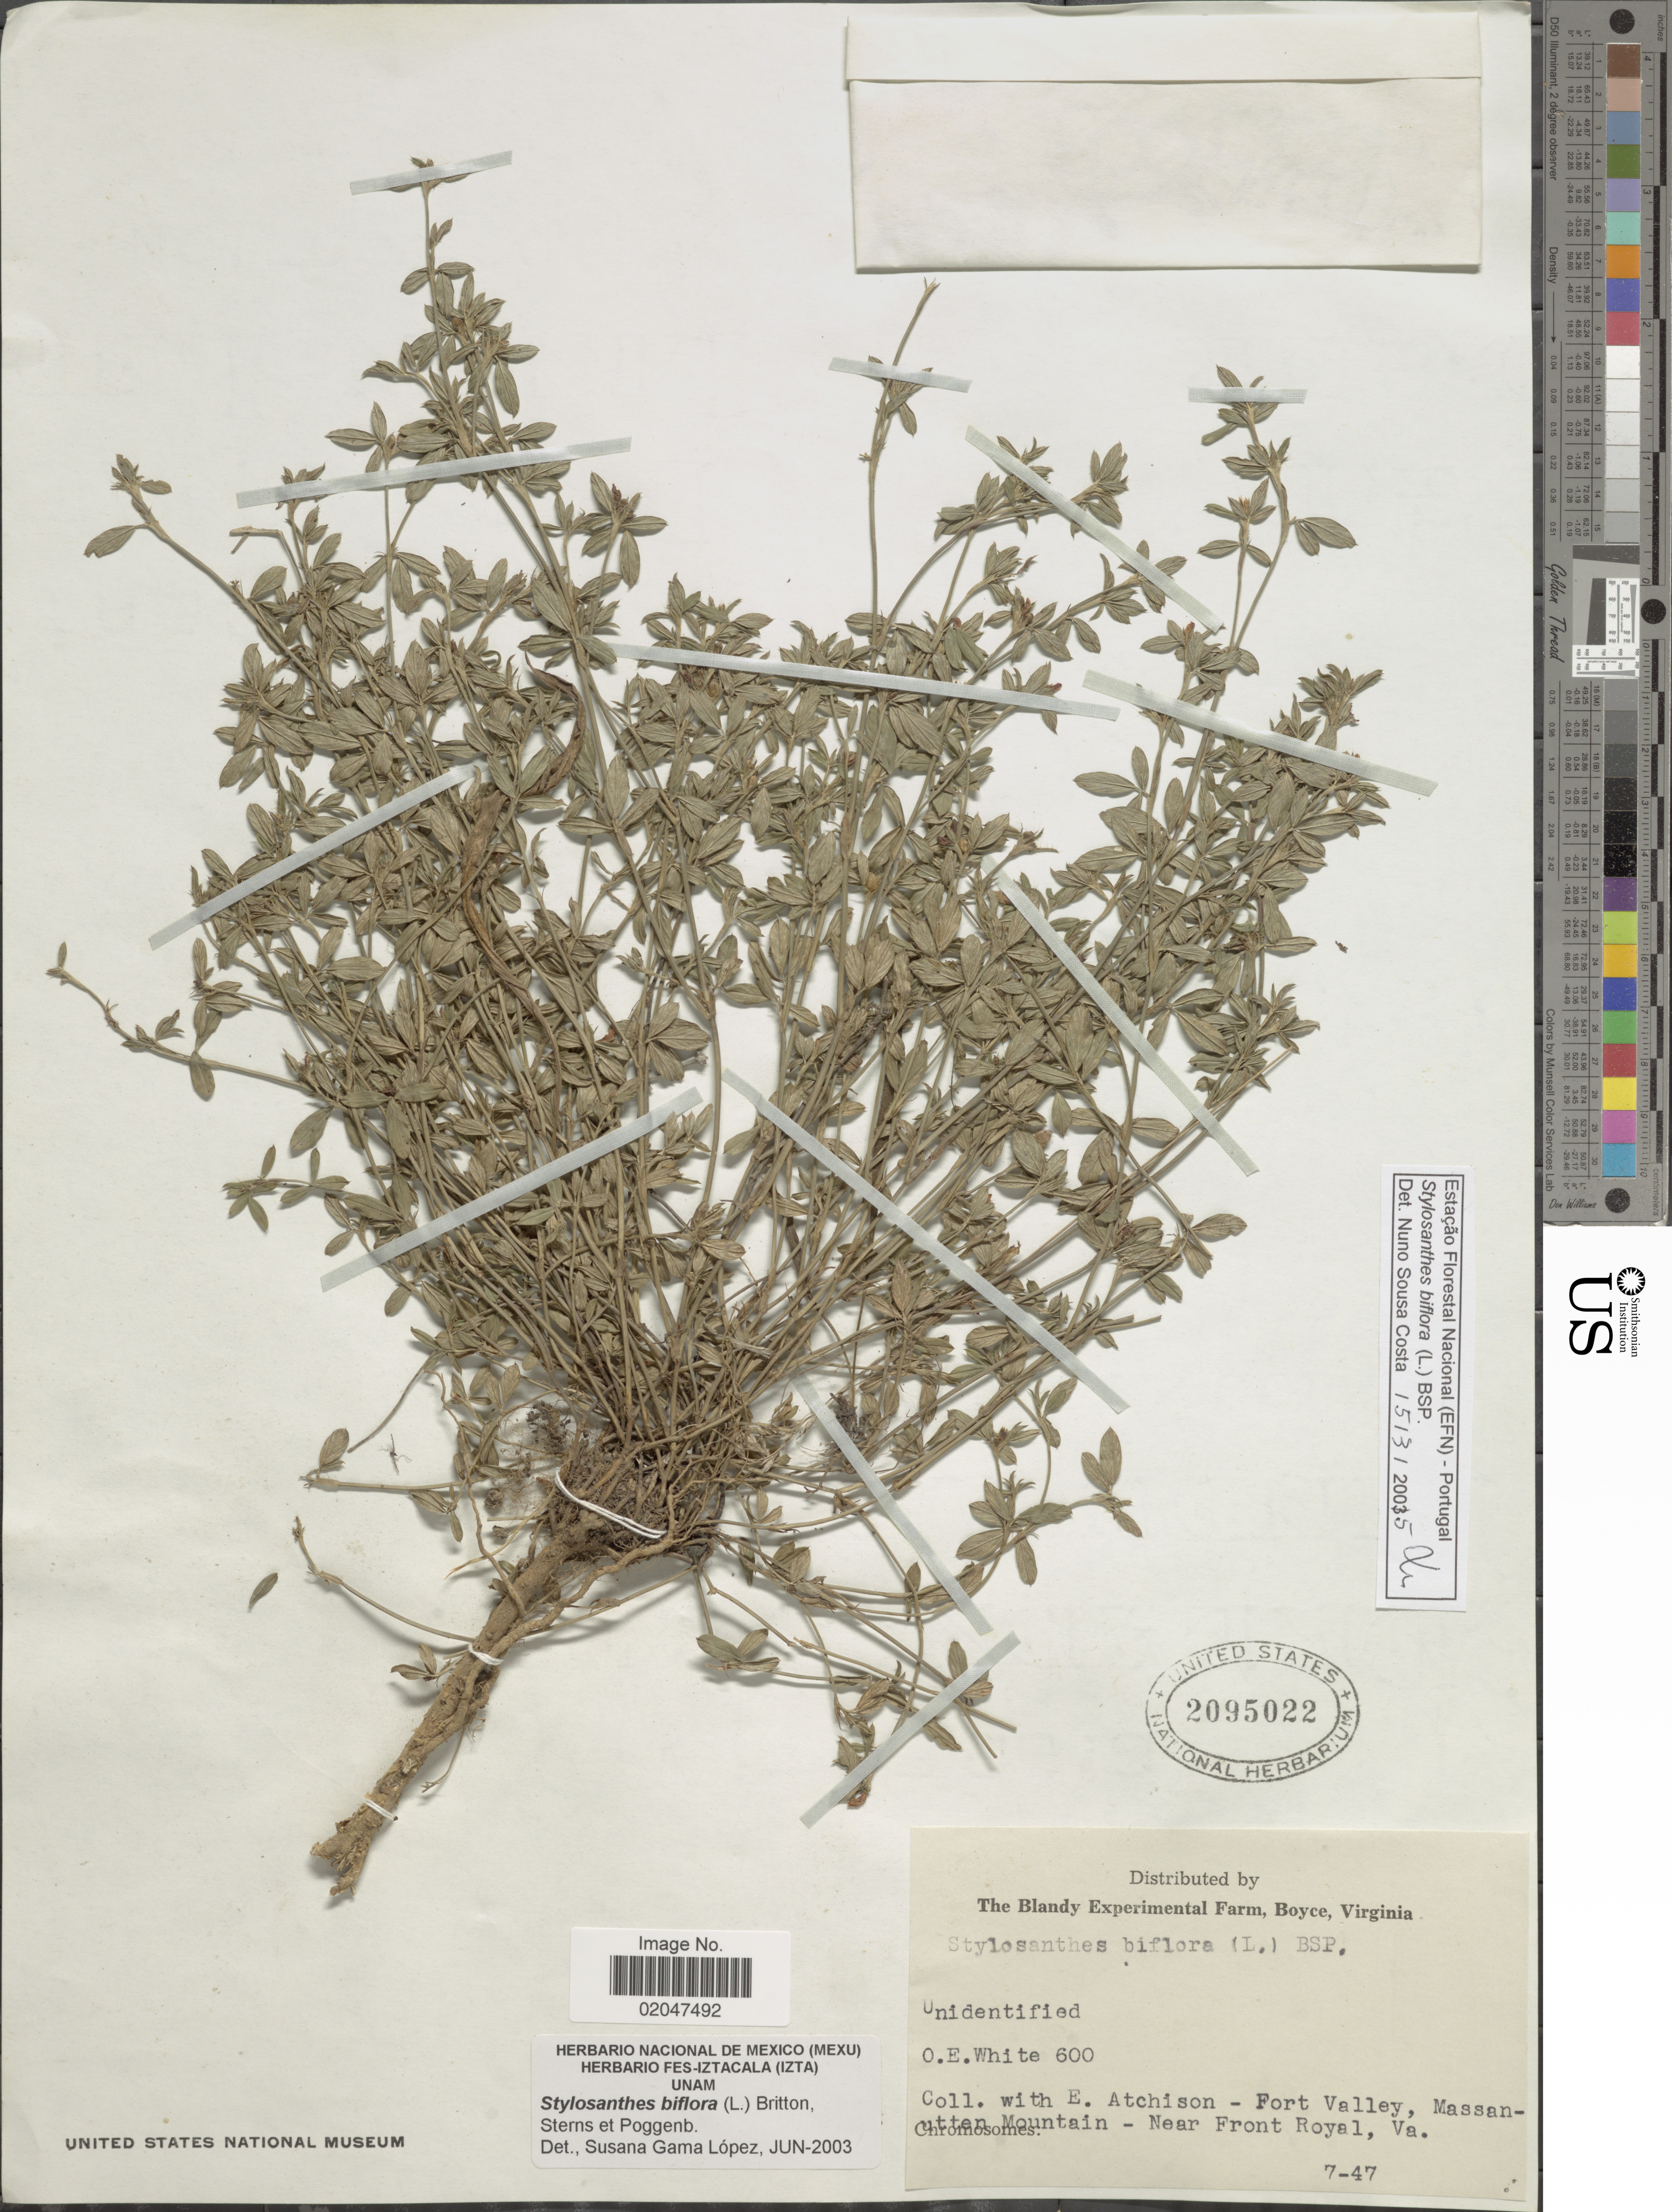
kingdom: Plantae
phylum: Tracheophyta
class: Magnoliopsida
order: Fabales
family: Fabaceae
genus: Stylosanthes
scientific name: Stylosanthes biflora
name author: (L.) Britton et al.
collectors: O. E. White & E. Atchison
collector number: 600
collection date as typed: Transcribed d/m/y: /7/47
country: United States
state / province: Virginia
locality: Fort Valley, Massanutten Mountain - Near Front Royal, Va.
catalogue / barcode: US 2095022